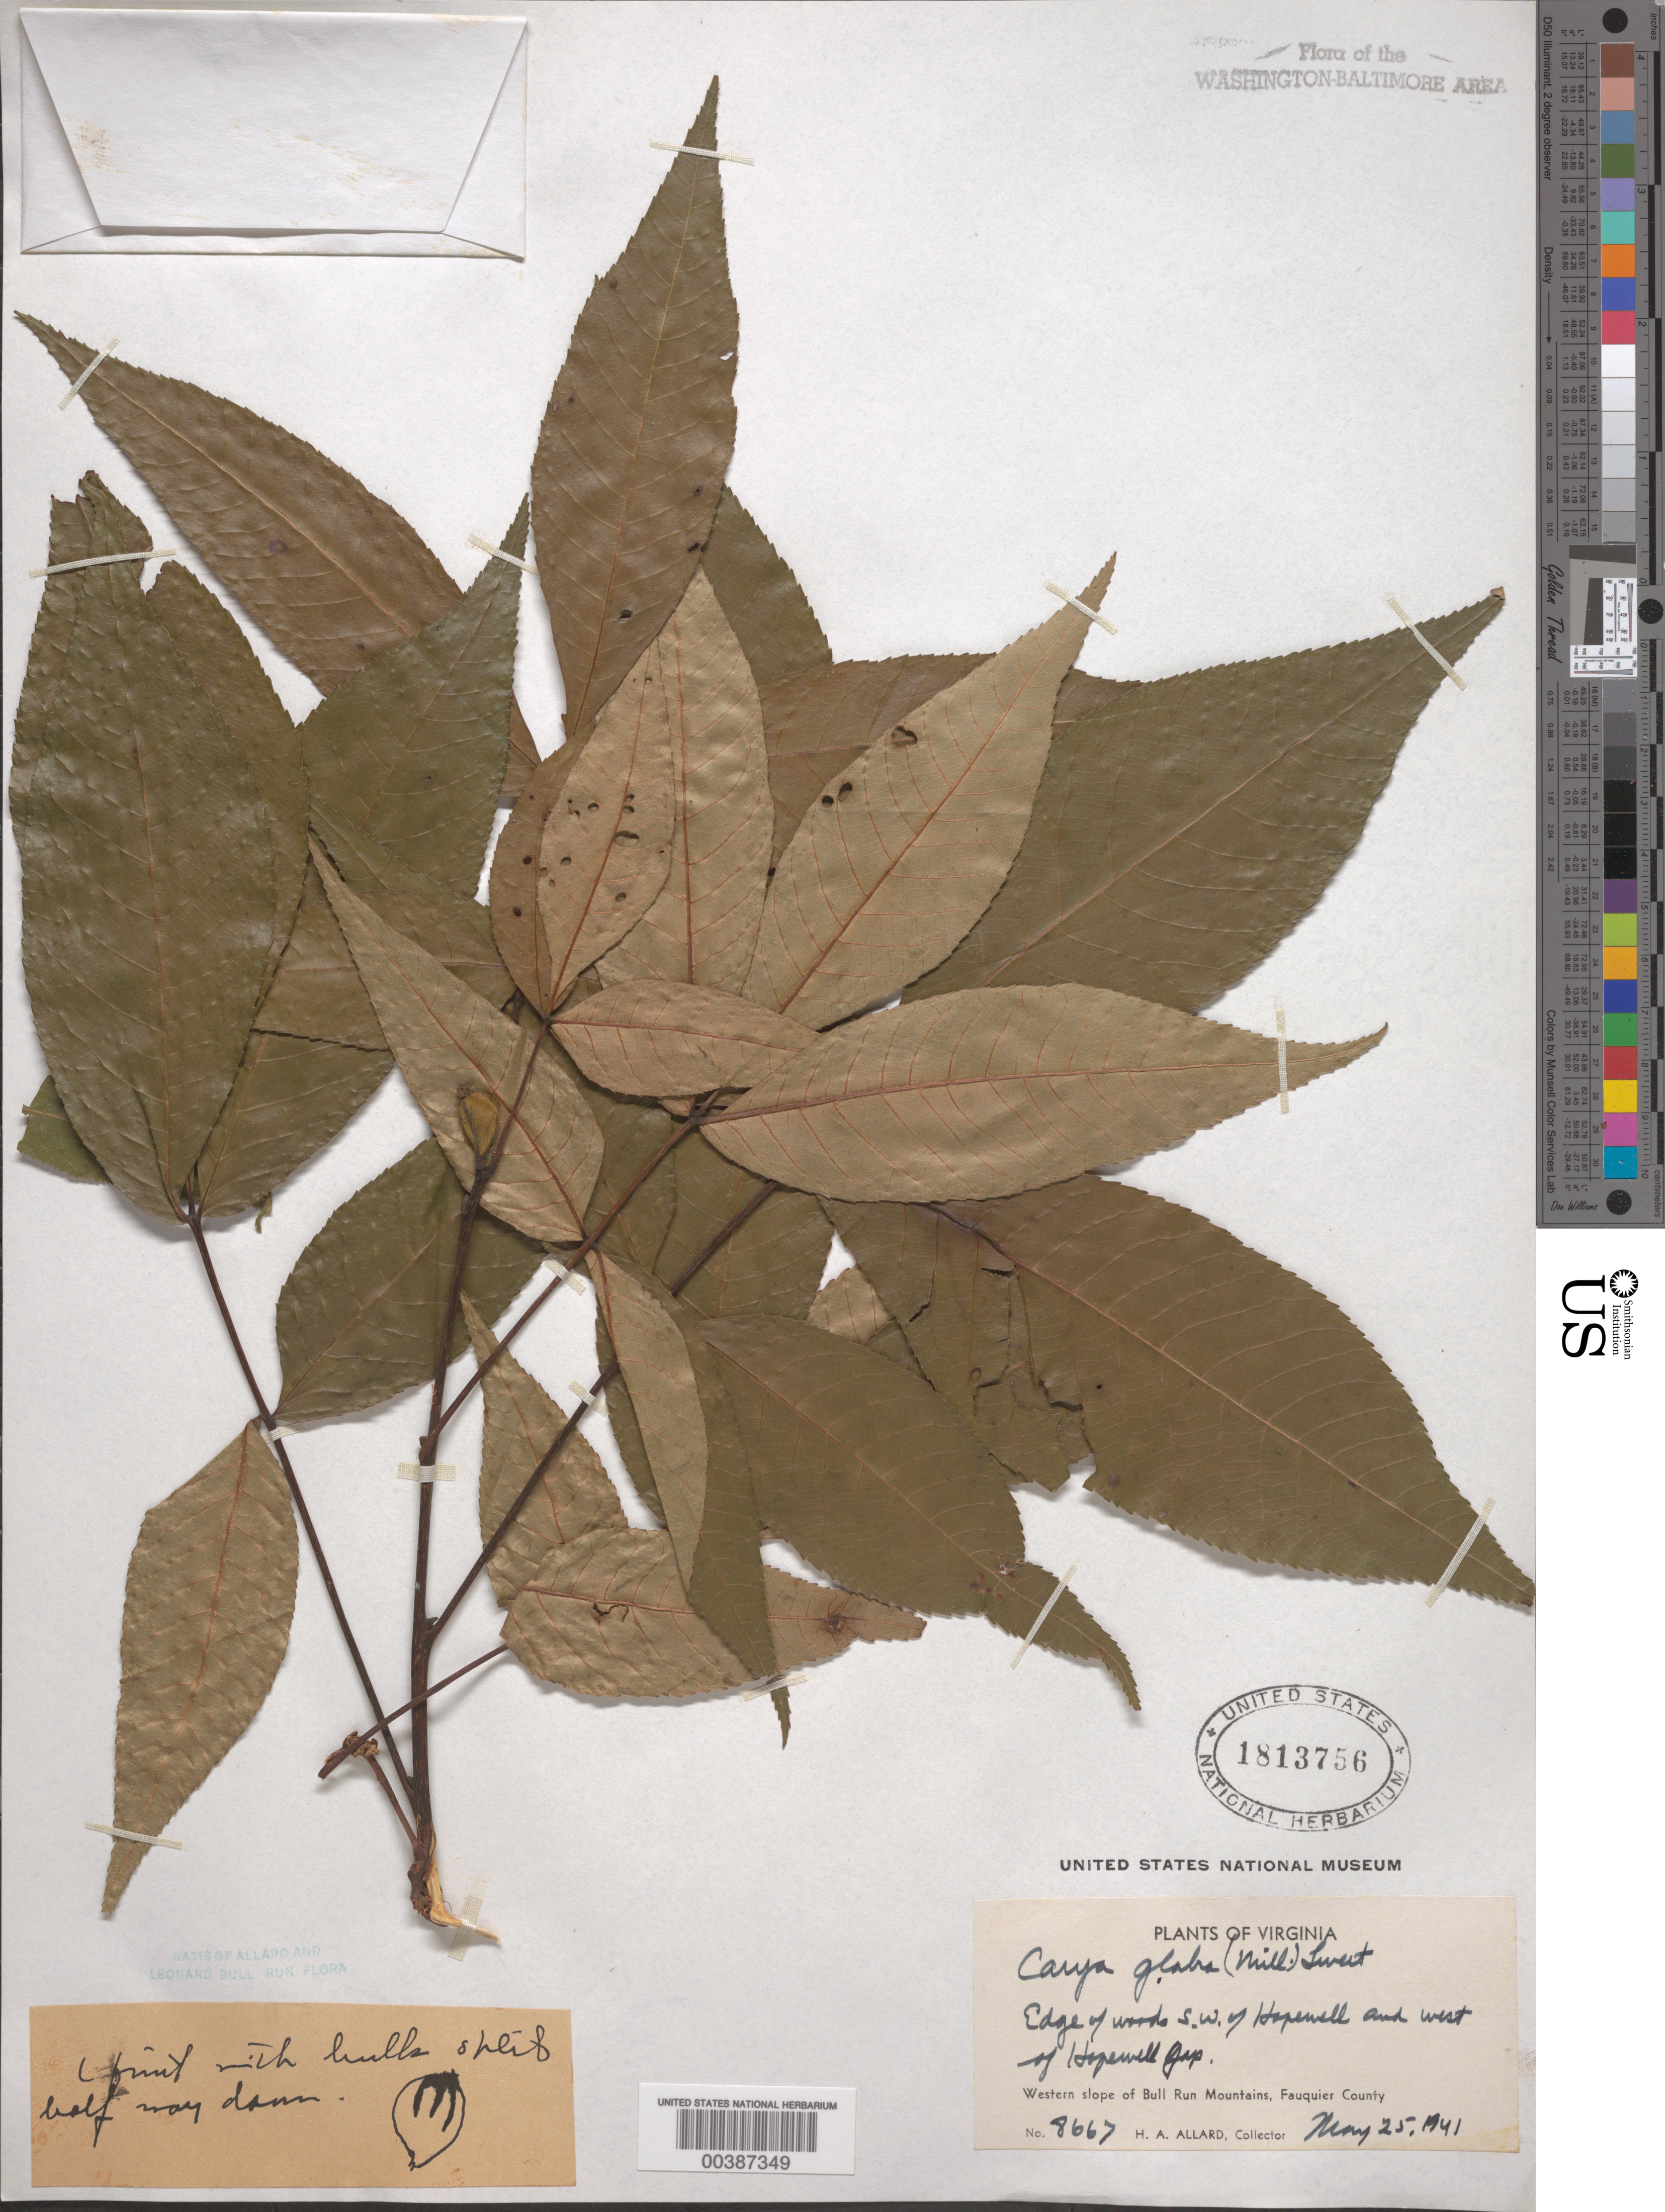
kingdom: Plantae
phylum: Tracheophyta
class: Magnoliopsida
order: Fagales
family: Juglandaceae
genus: Carya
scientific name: Carya glabra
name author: (Mill.) Sweet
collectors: H. A. Allard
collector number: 8667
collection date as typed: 25 May 1914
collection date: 1914-05-25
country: United States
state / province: Virginia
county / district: Fauquier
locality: Southwest of Hopewell and west of Hopewell Gap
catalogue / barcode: US 1813756